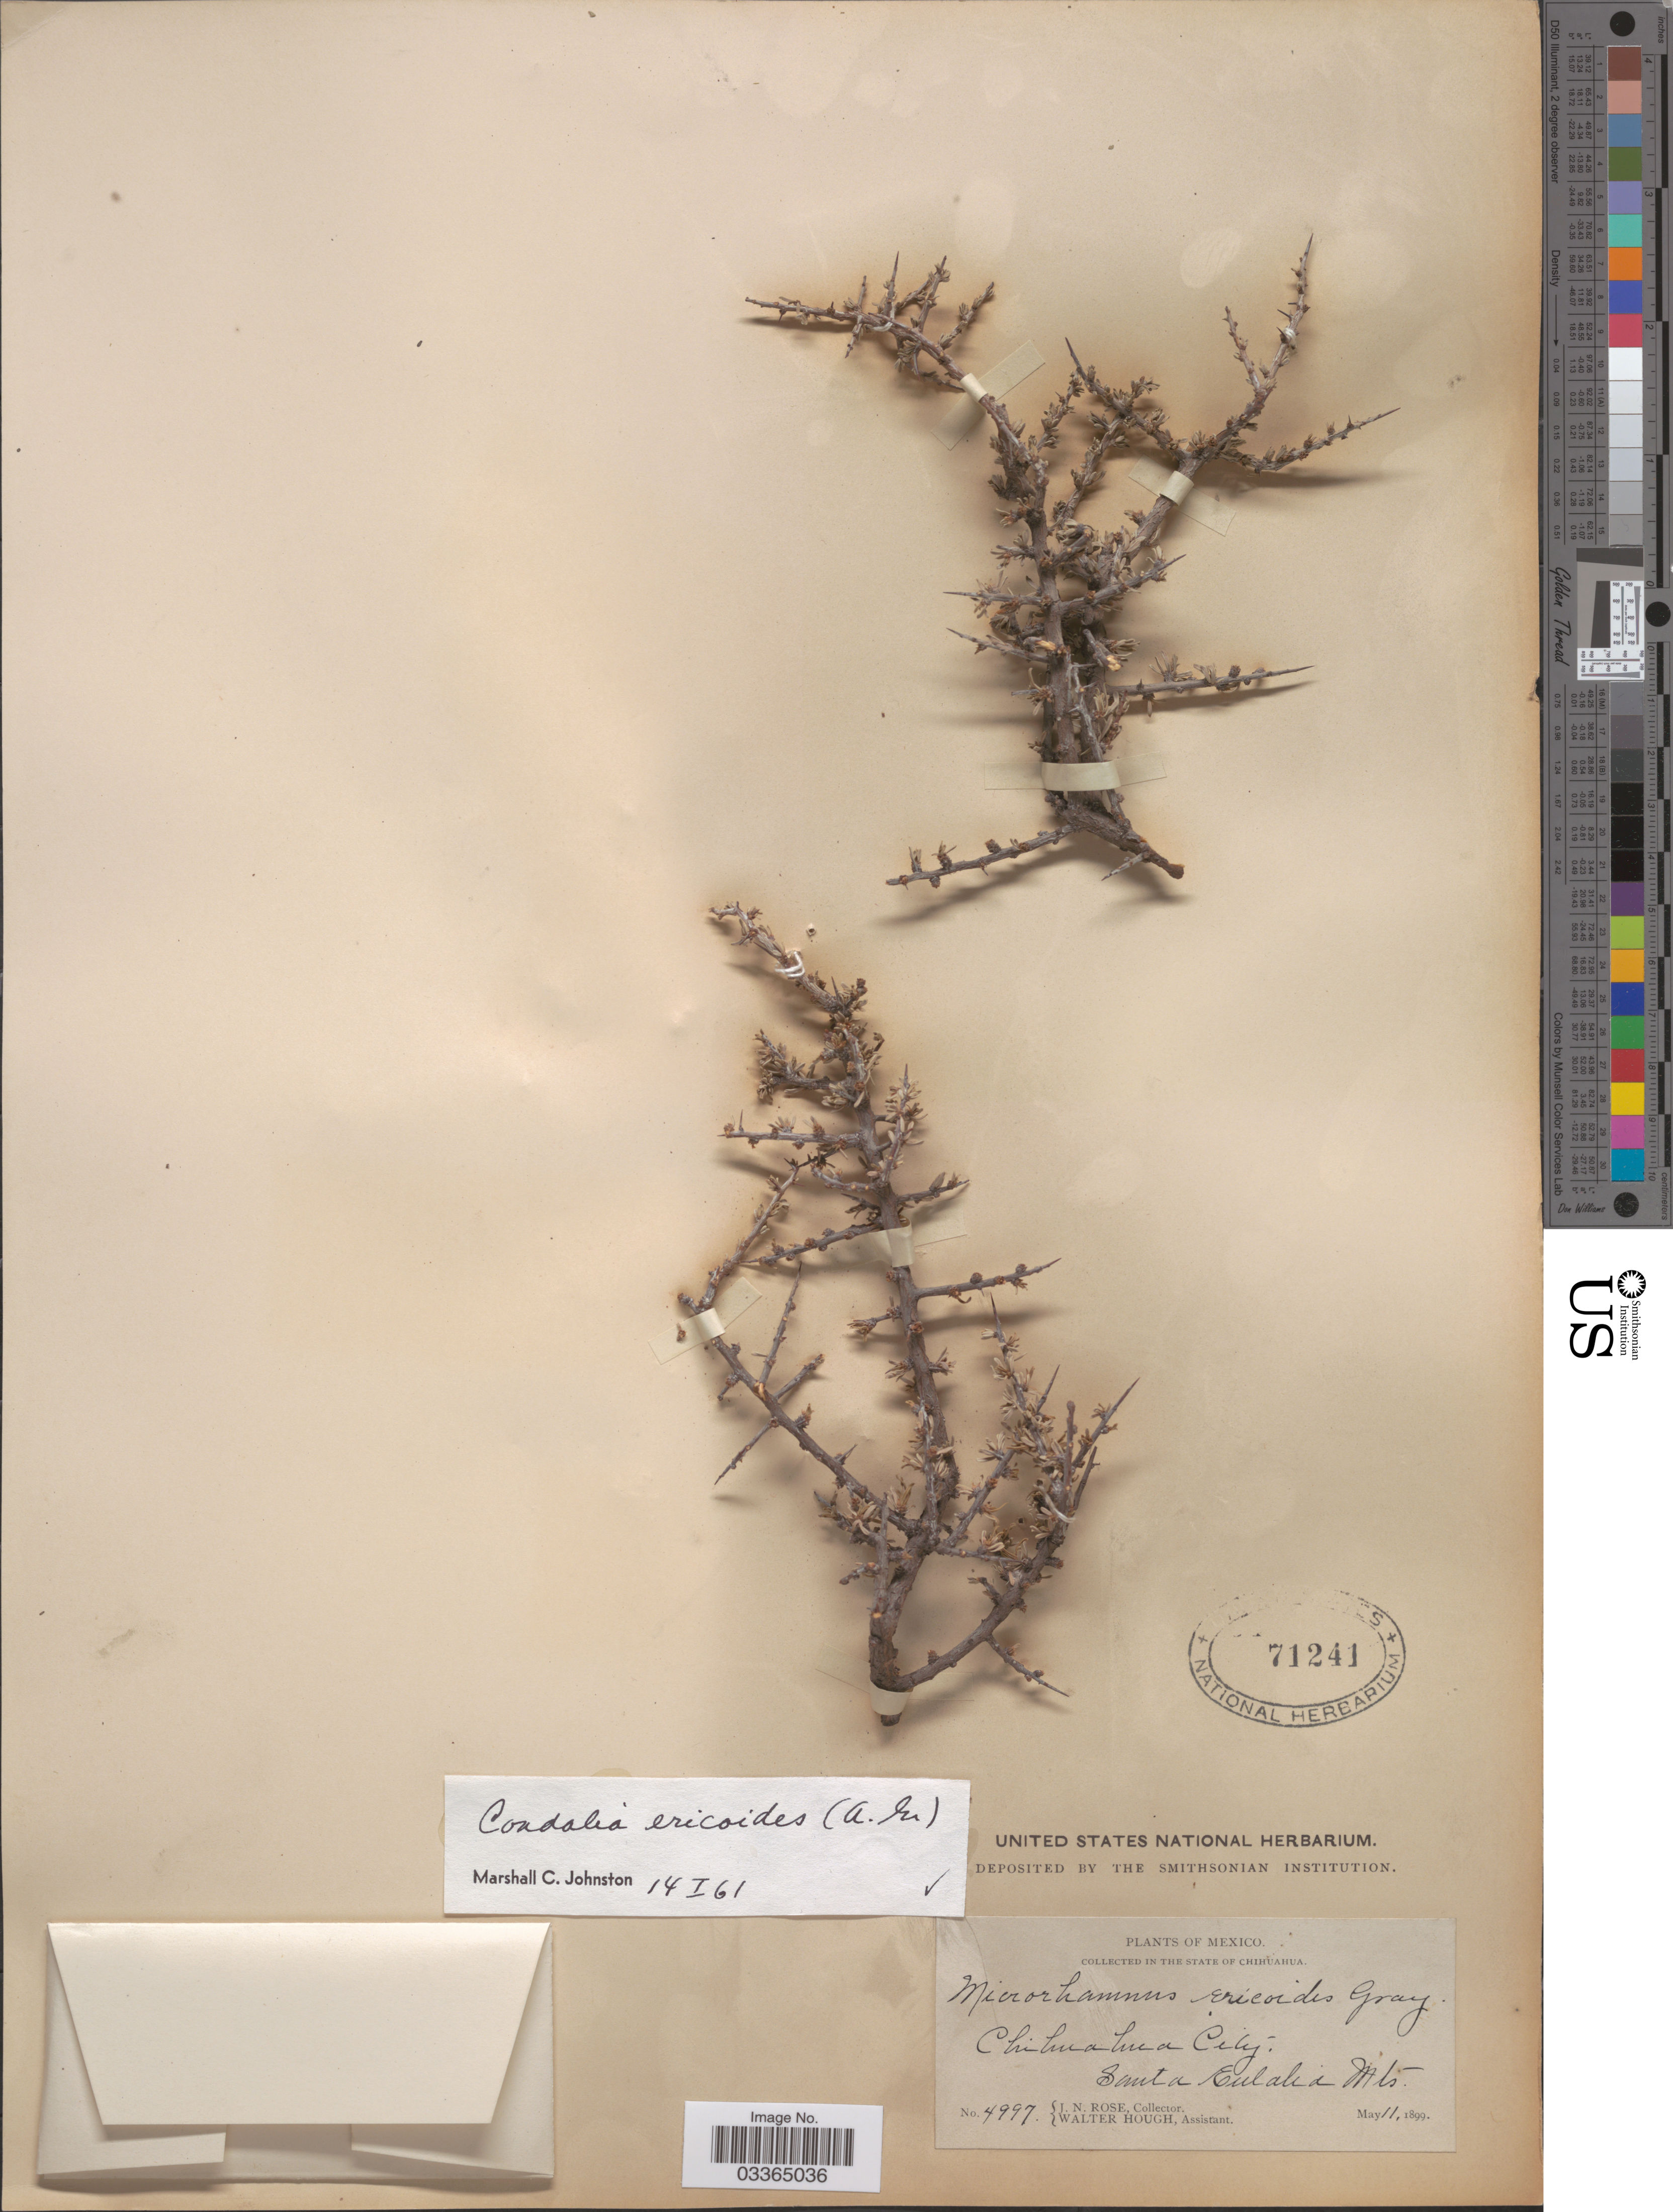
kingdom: Plantae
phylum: Tracheophyta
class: Magnoliopsida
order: Rosales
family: Rhamnaceae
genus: Condalia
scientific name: Condalia ericoides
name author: (A. Gray) M.C. Johnst.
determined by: Johnston, M. C.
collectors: J. N. Rose & W. Hough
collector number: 4997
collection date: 1899-05-11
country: Mexico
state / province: Chihuahua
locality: Chihuahua City, Santa Eulalia Mts.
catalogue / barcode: US 71241